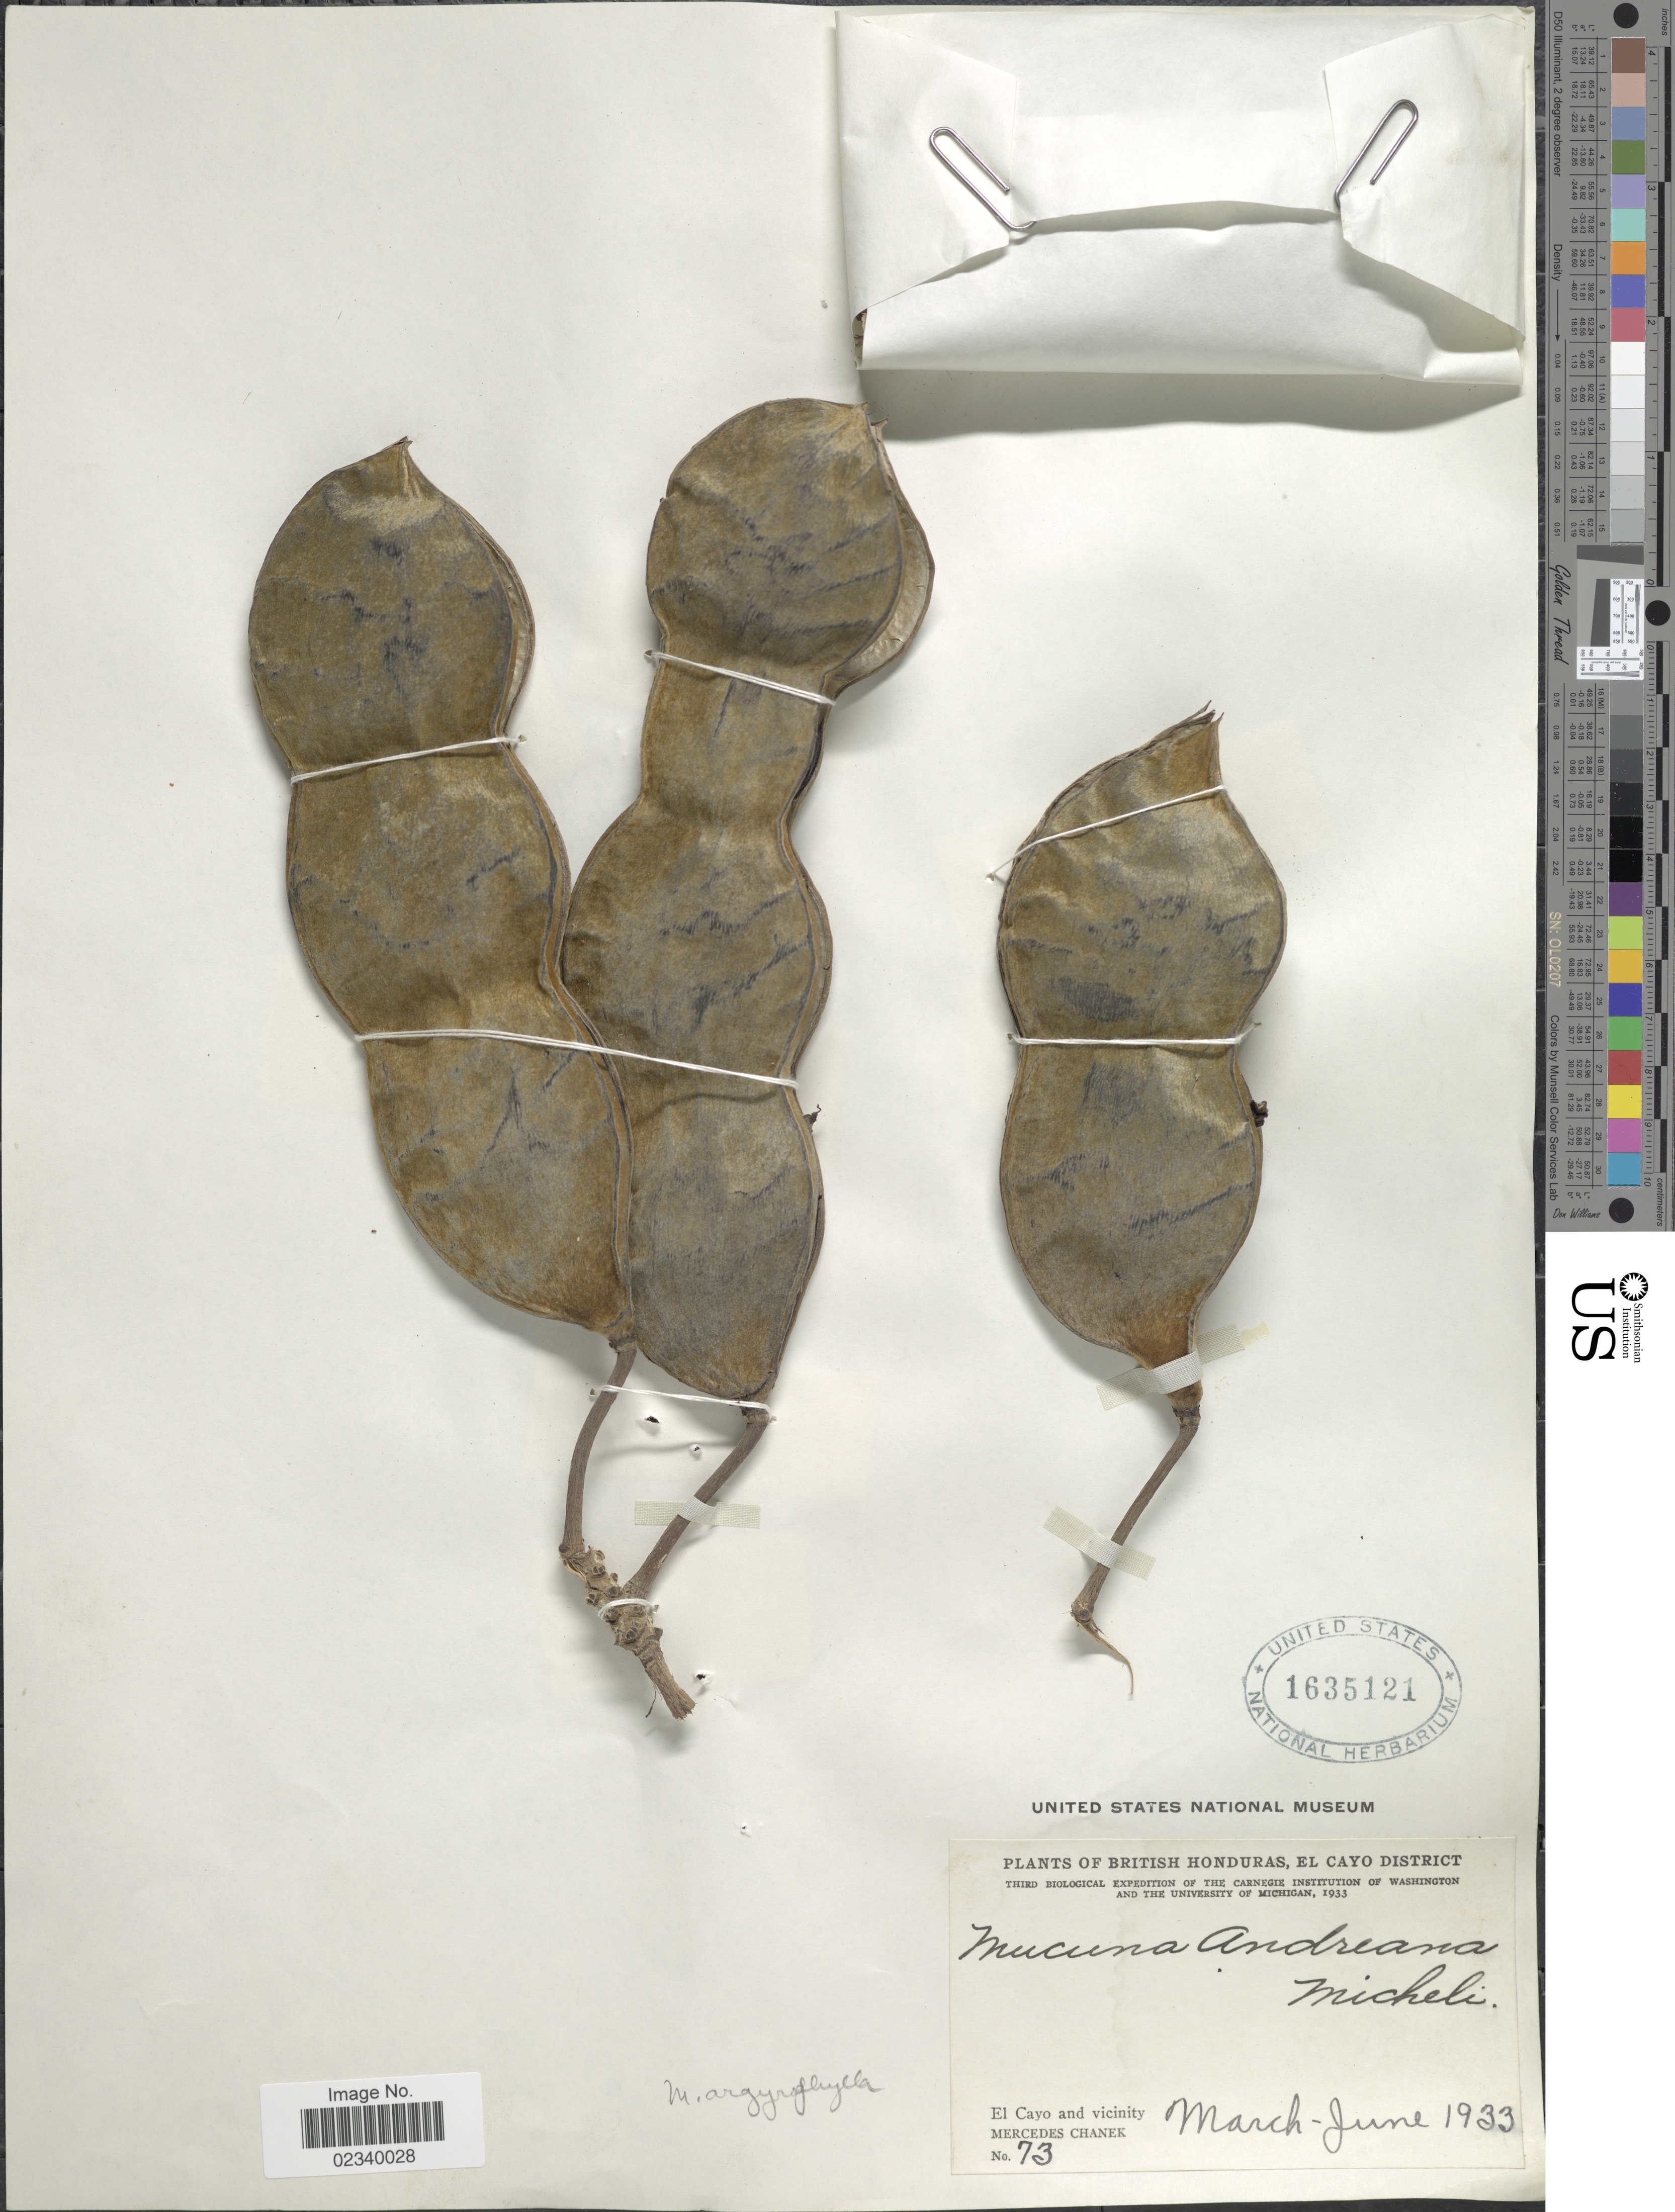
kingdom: Plantae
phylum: Tracheophyta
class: Magnoliopsida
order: Fabales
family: Fabaceae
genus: Mucuna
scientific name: Mucuna argyrophylla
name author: Standl.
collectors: M. Chanek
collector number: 73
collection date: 1933-03/1933-06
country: Belize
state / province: Cayo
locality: British Honduras, El Cayo District, El Cayo and vicinity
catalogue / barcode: US 1635121